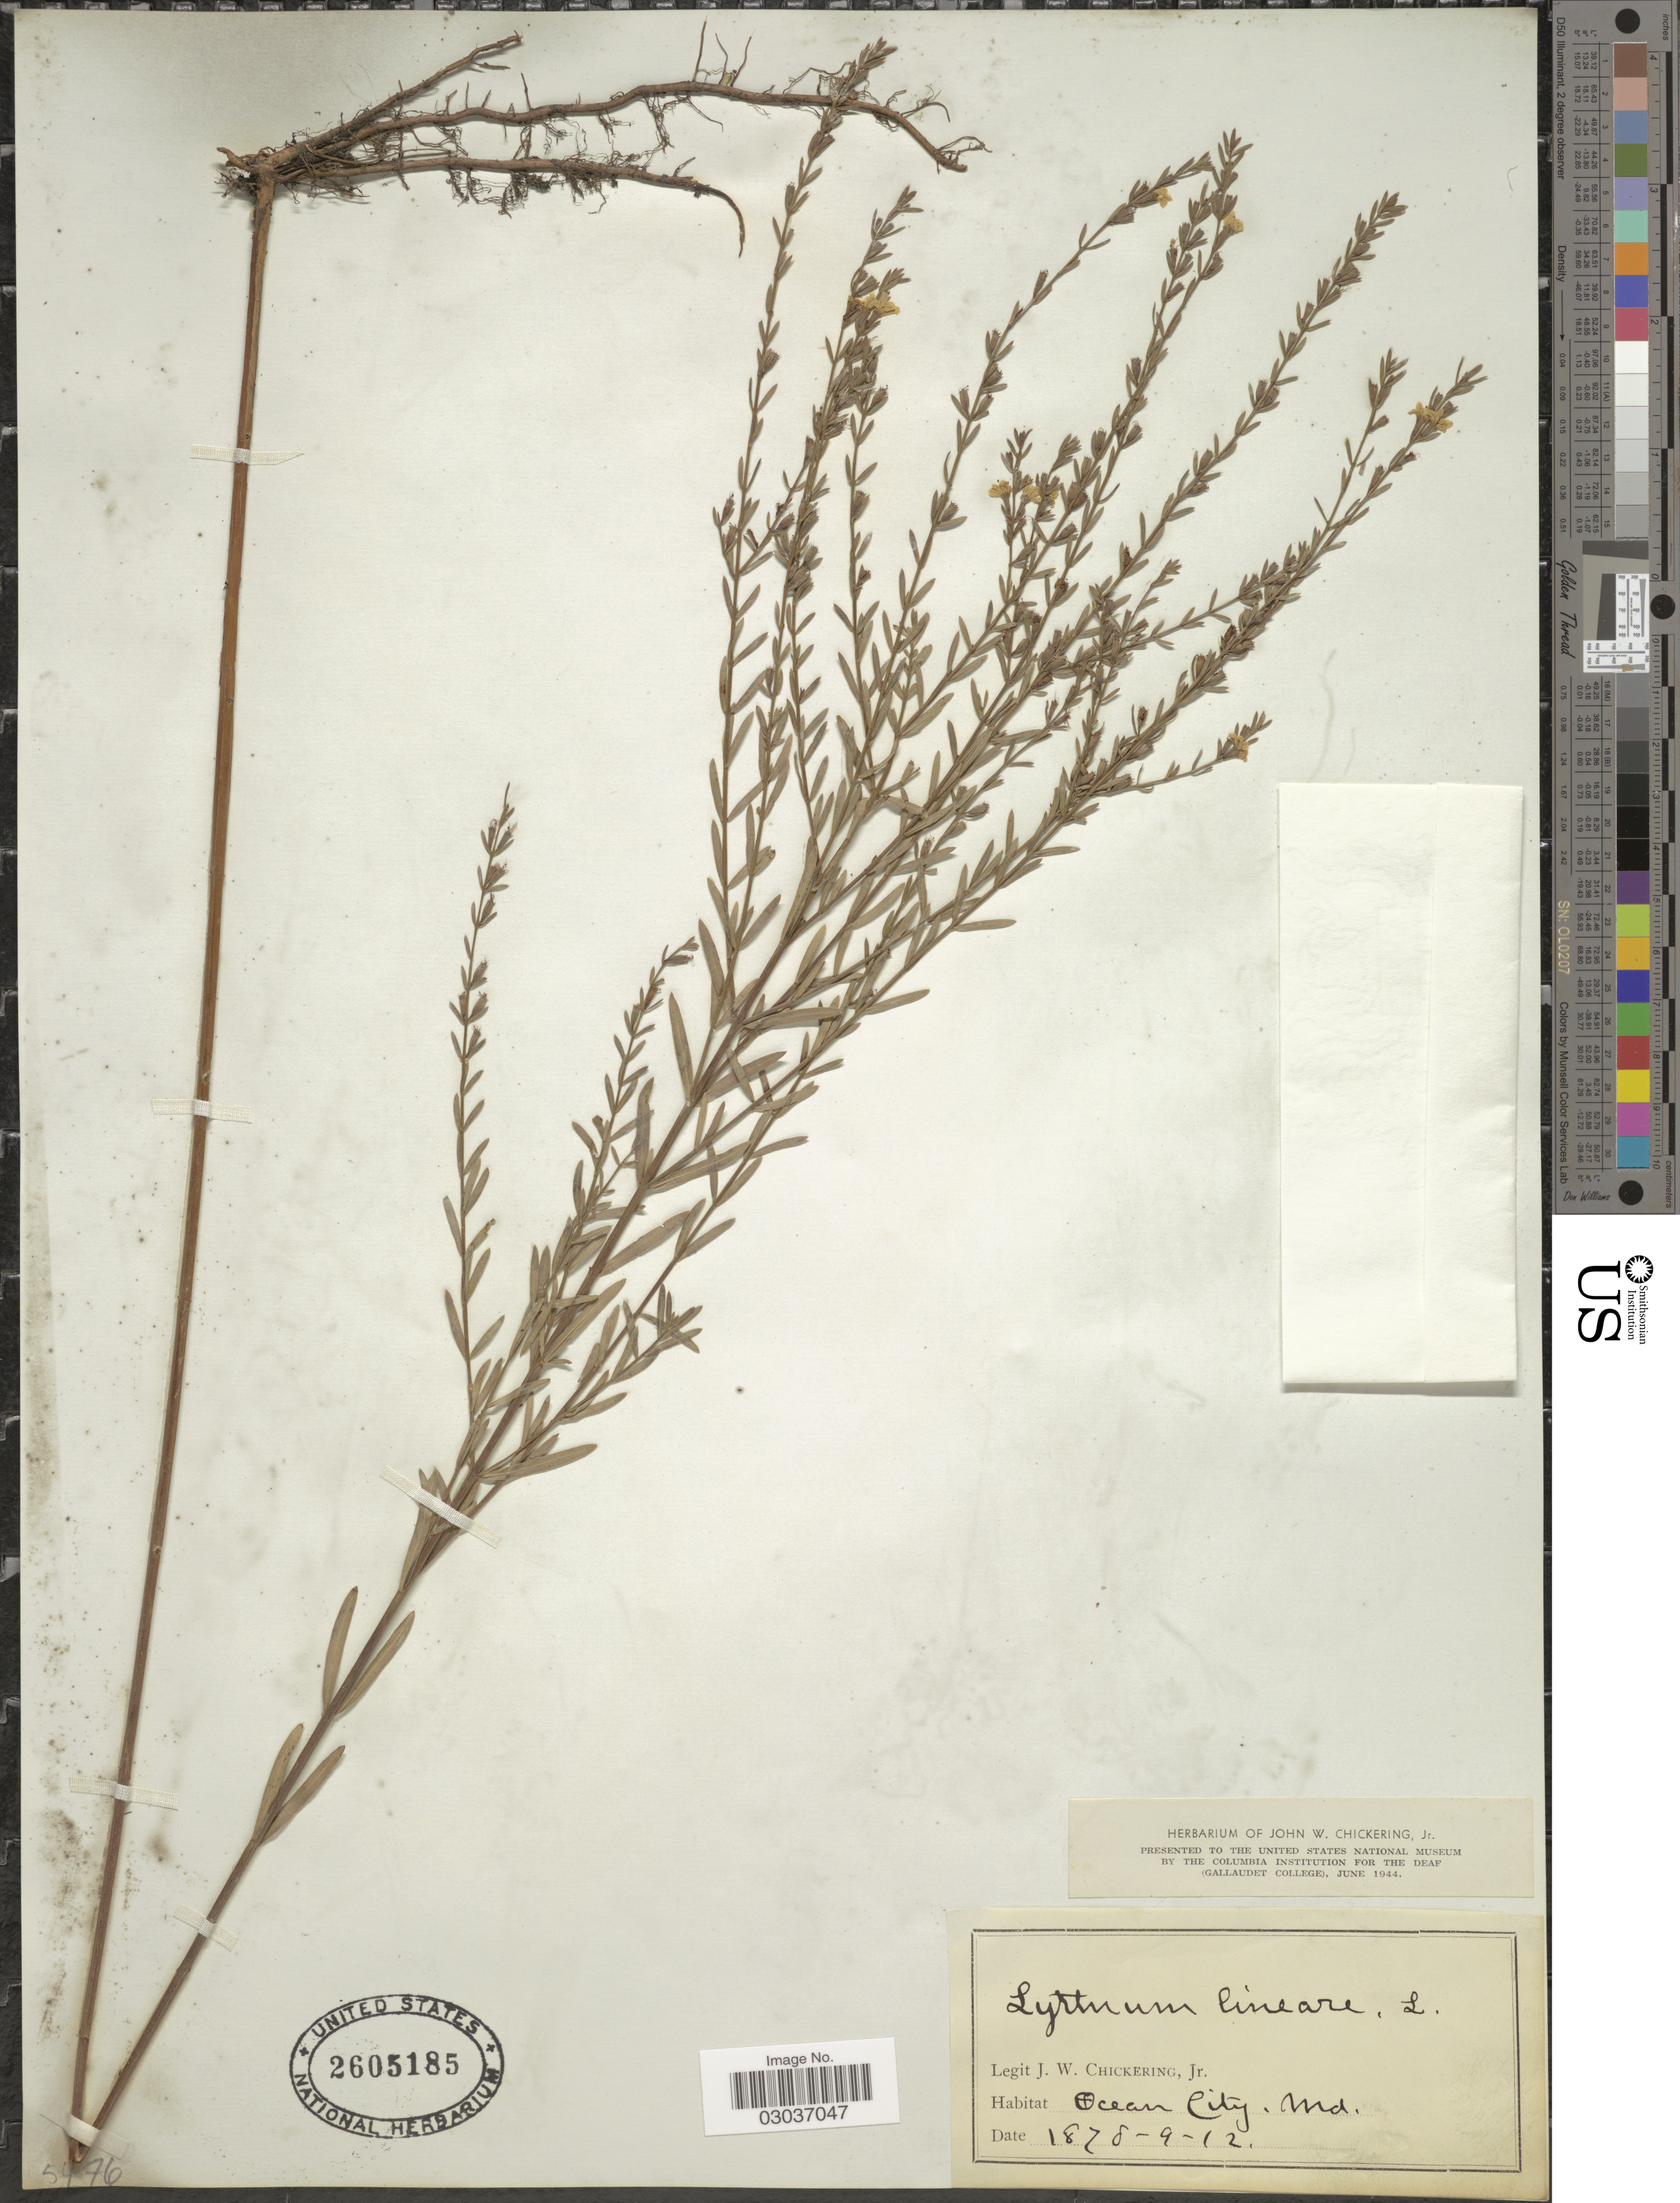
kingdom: Plantae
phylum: Tracheophyta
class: Magnoliopsida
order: Myrtales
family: Lythraceae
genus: Lythrum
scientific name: Lythrum lineare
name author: L.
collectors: J. W. Chickering Jr.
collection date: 1878-09-12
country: United States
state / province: Maryland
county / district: Worcester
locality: Ocean City.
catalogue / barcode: US 2605185